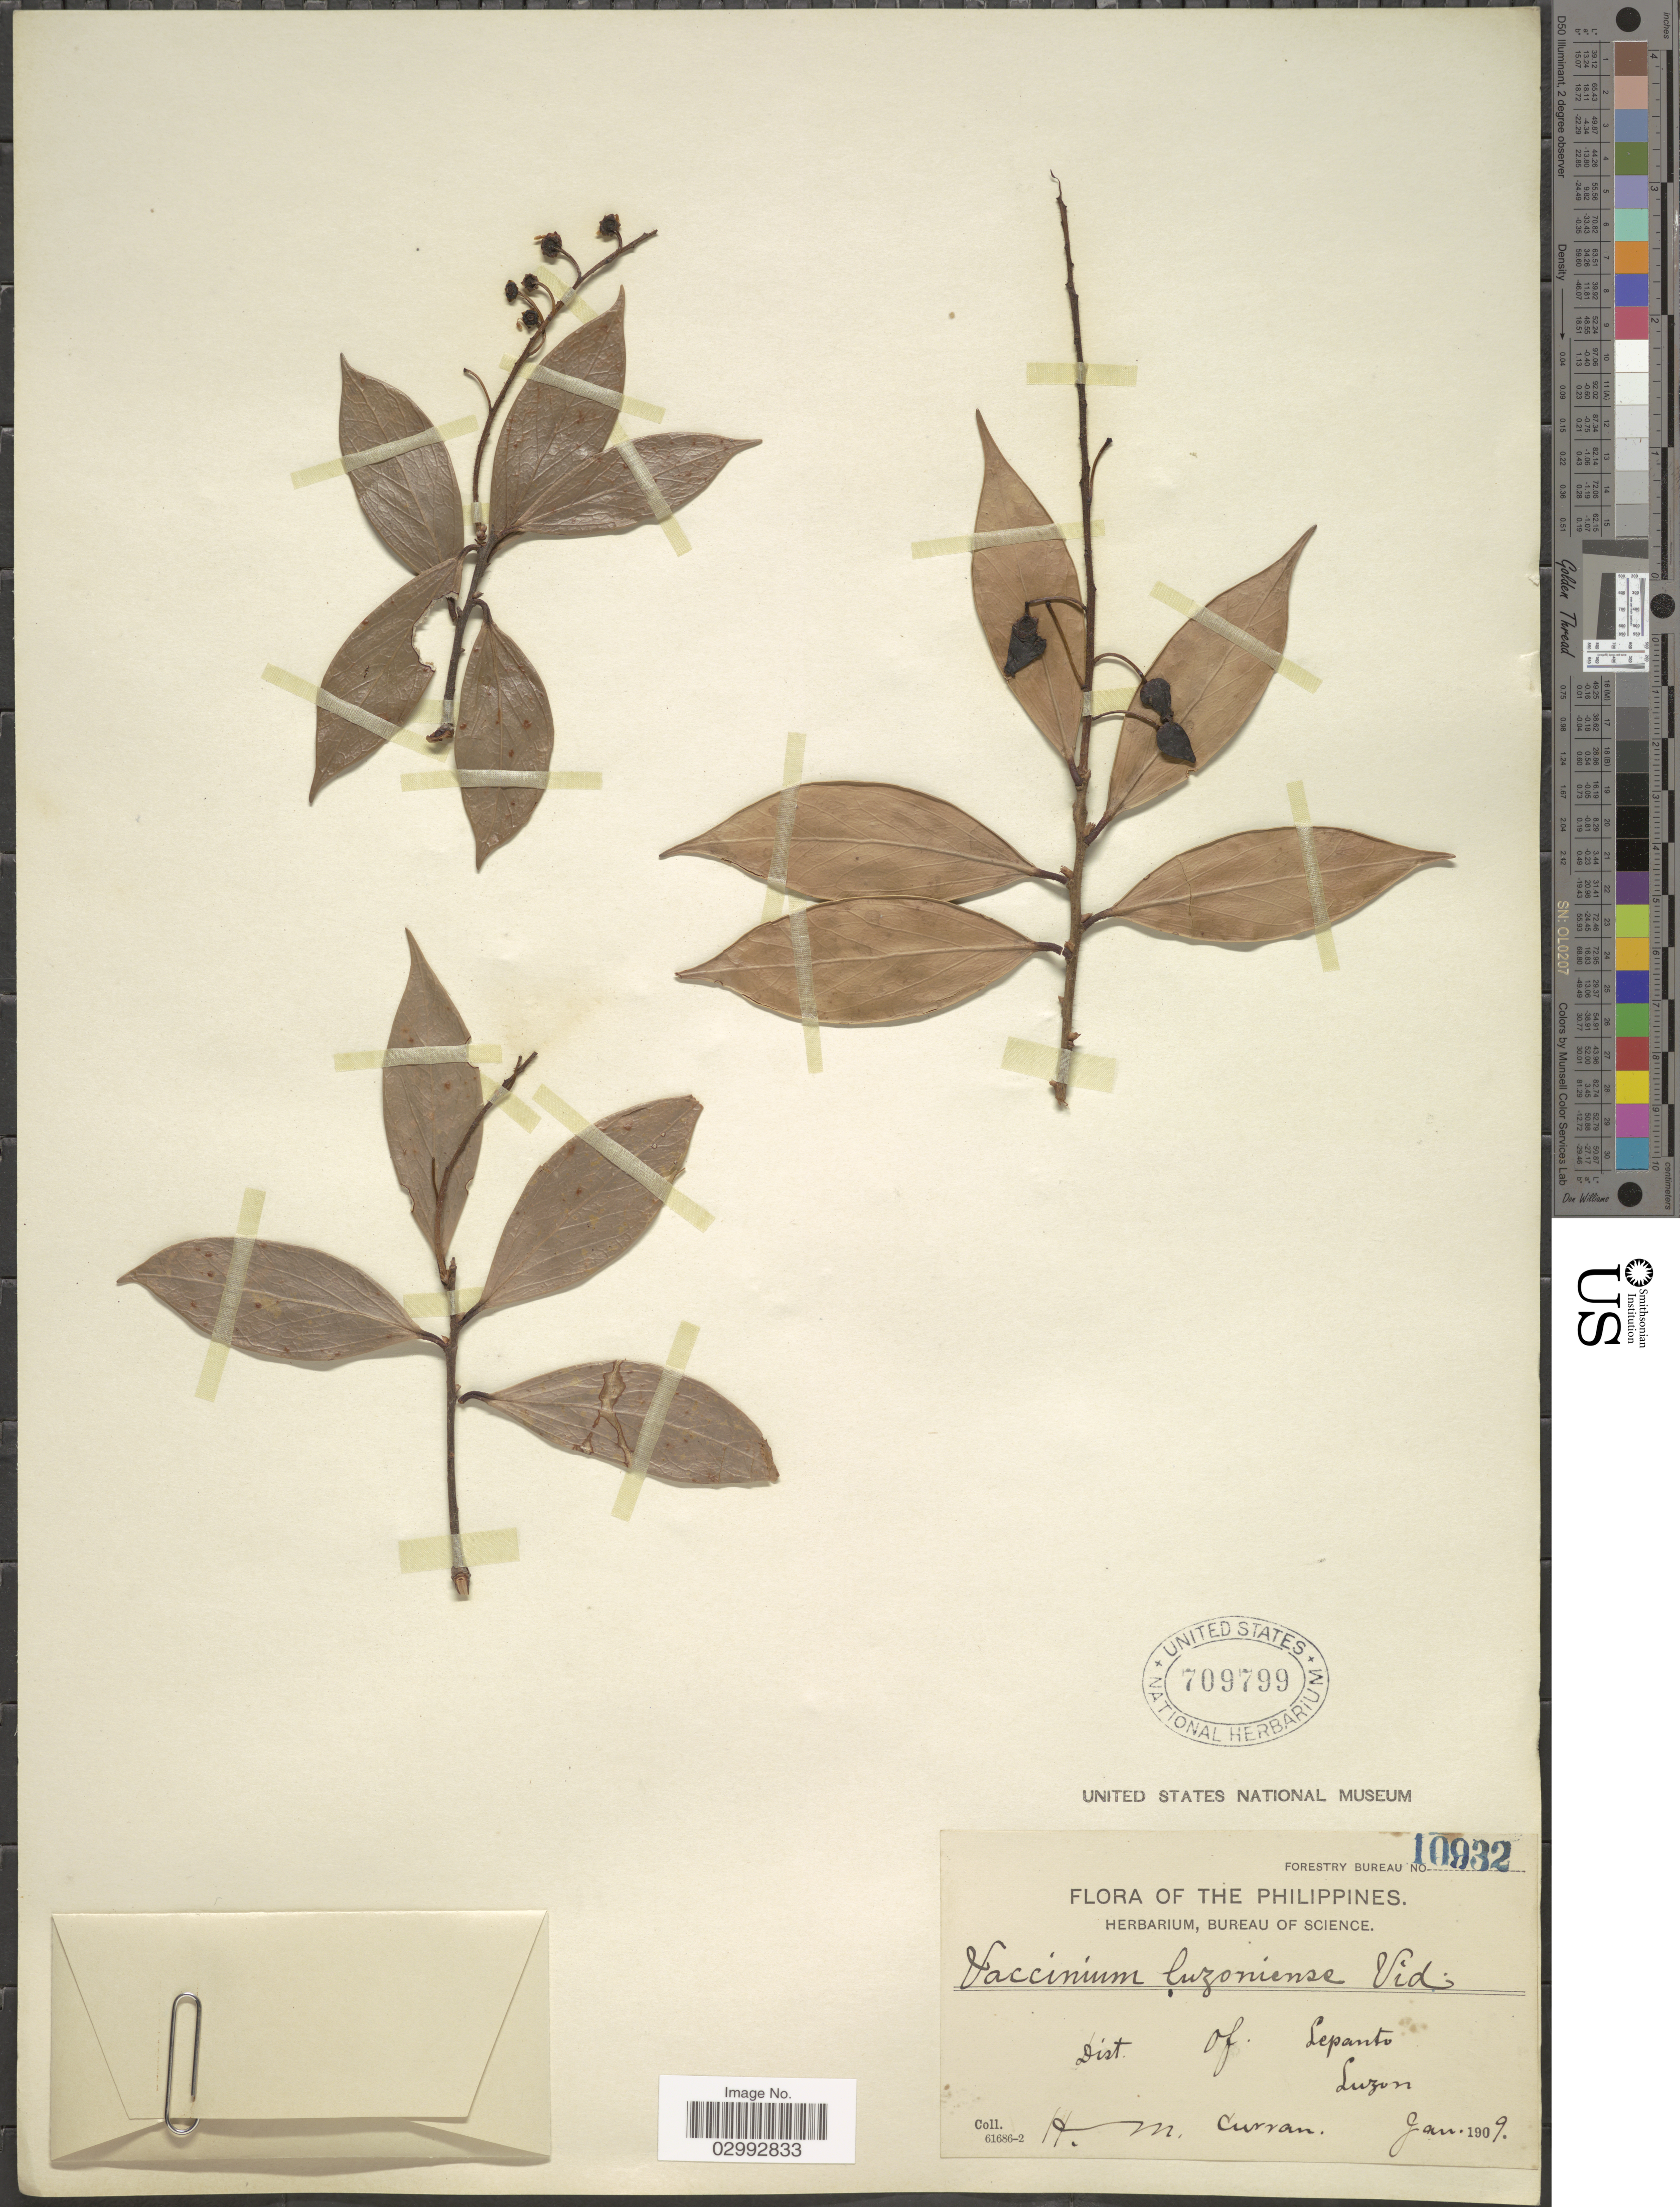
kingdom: Plantae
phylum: Tracheophyta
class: Magnoliopsida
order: Ericales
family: Ericaceae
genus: Vaccinium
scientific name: Vaccinium luzoniense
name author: S. Vidal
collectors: H. M. Curran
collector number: Forestry Bureau 10932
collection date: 1909-01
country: Philippines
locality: Dist. of Lepanto, Luzon.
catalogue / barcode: US 709799